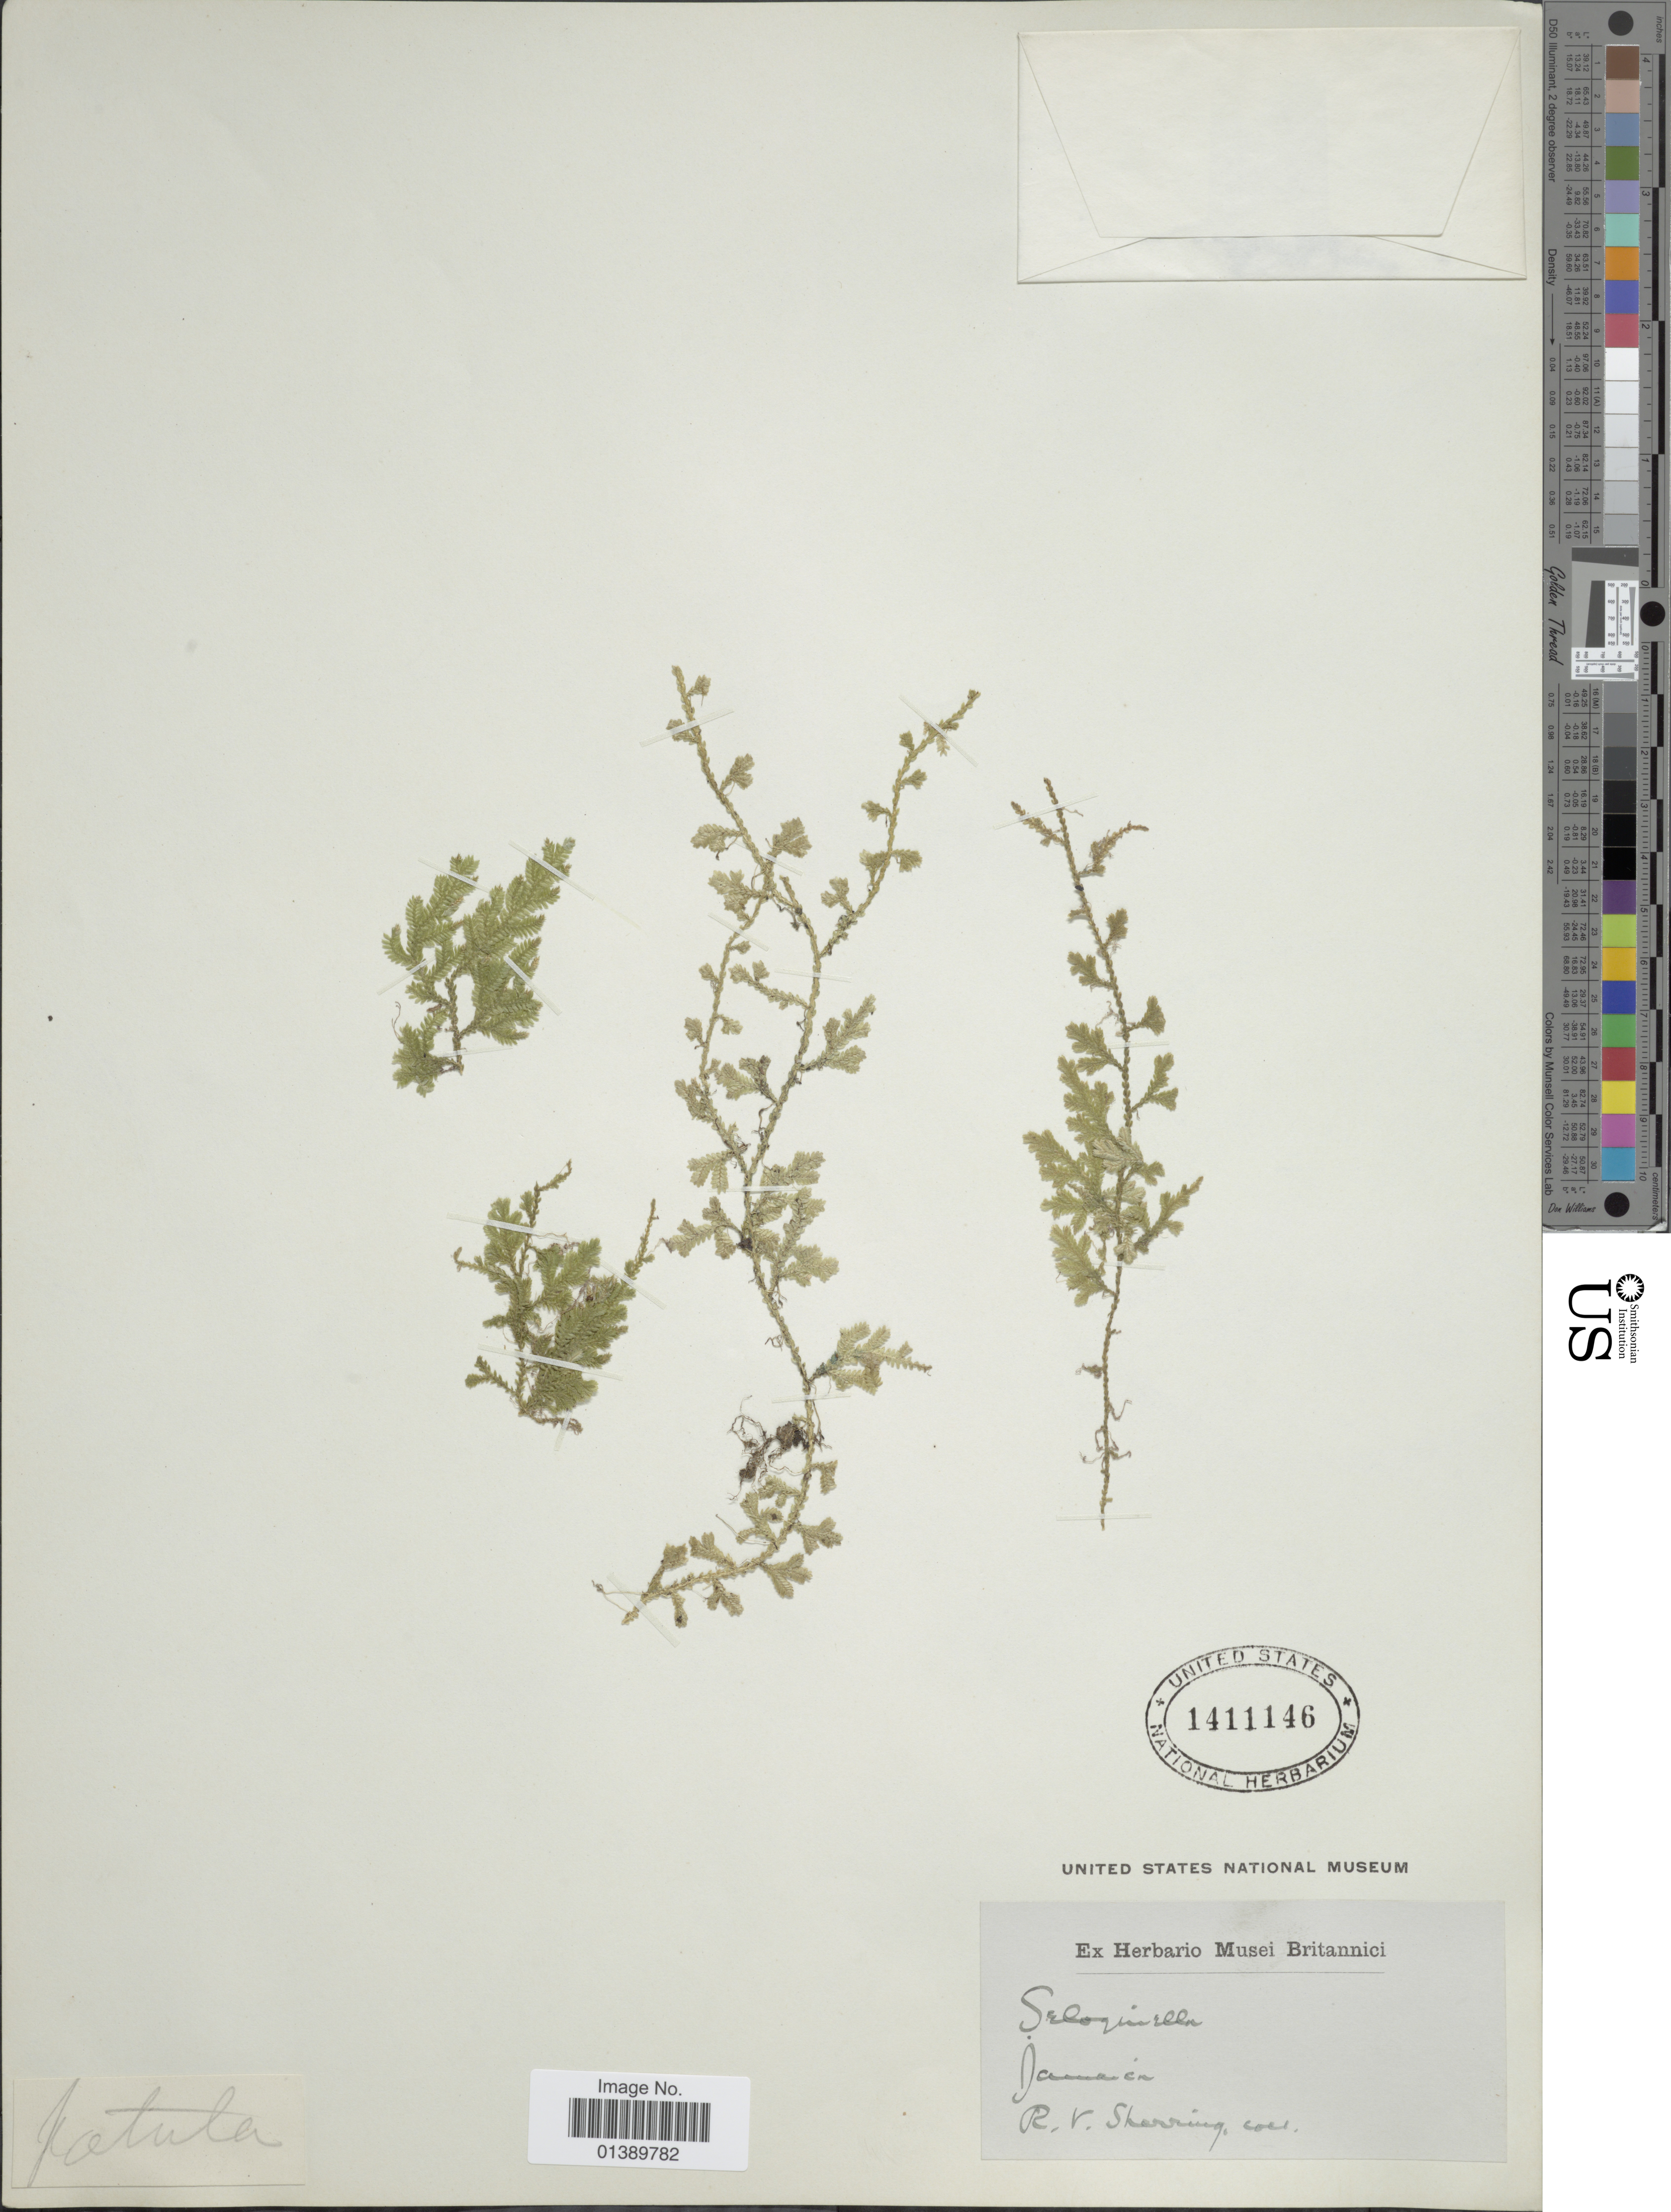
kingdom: Plantae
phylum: Tracheophyta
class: Lycopodiopsida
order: Selaginellales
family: Selaginellaceae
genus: Selaginella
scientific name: Selaginella heterodonta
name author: (Desv.) Hieron.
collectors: R. Sherring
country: Jamaica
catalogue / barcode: US 1411146